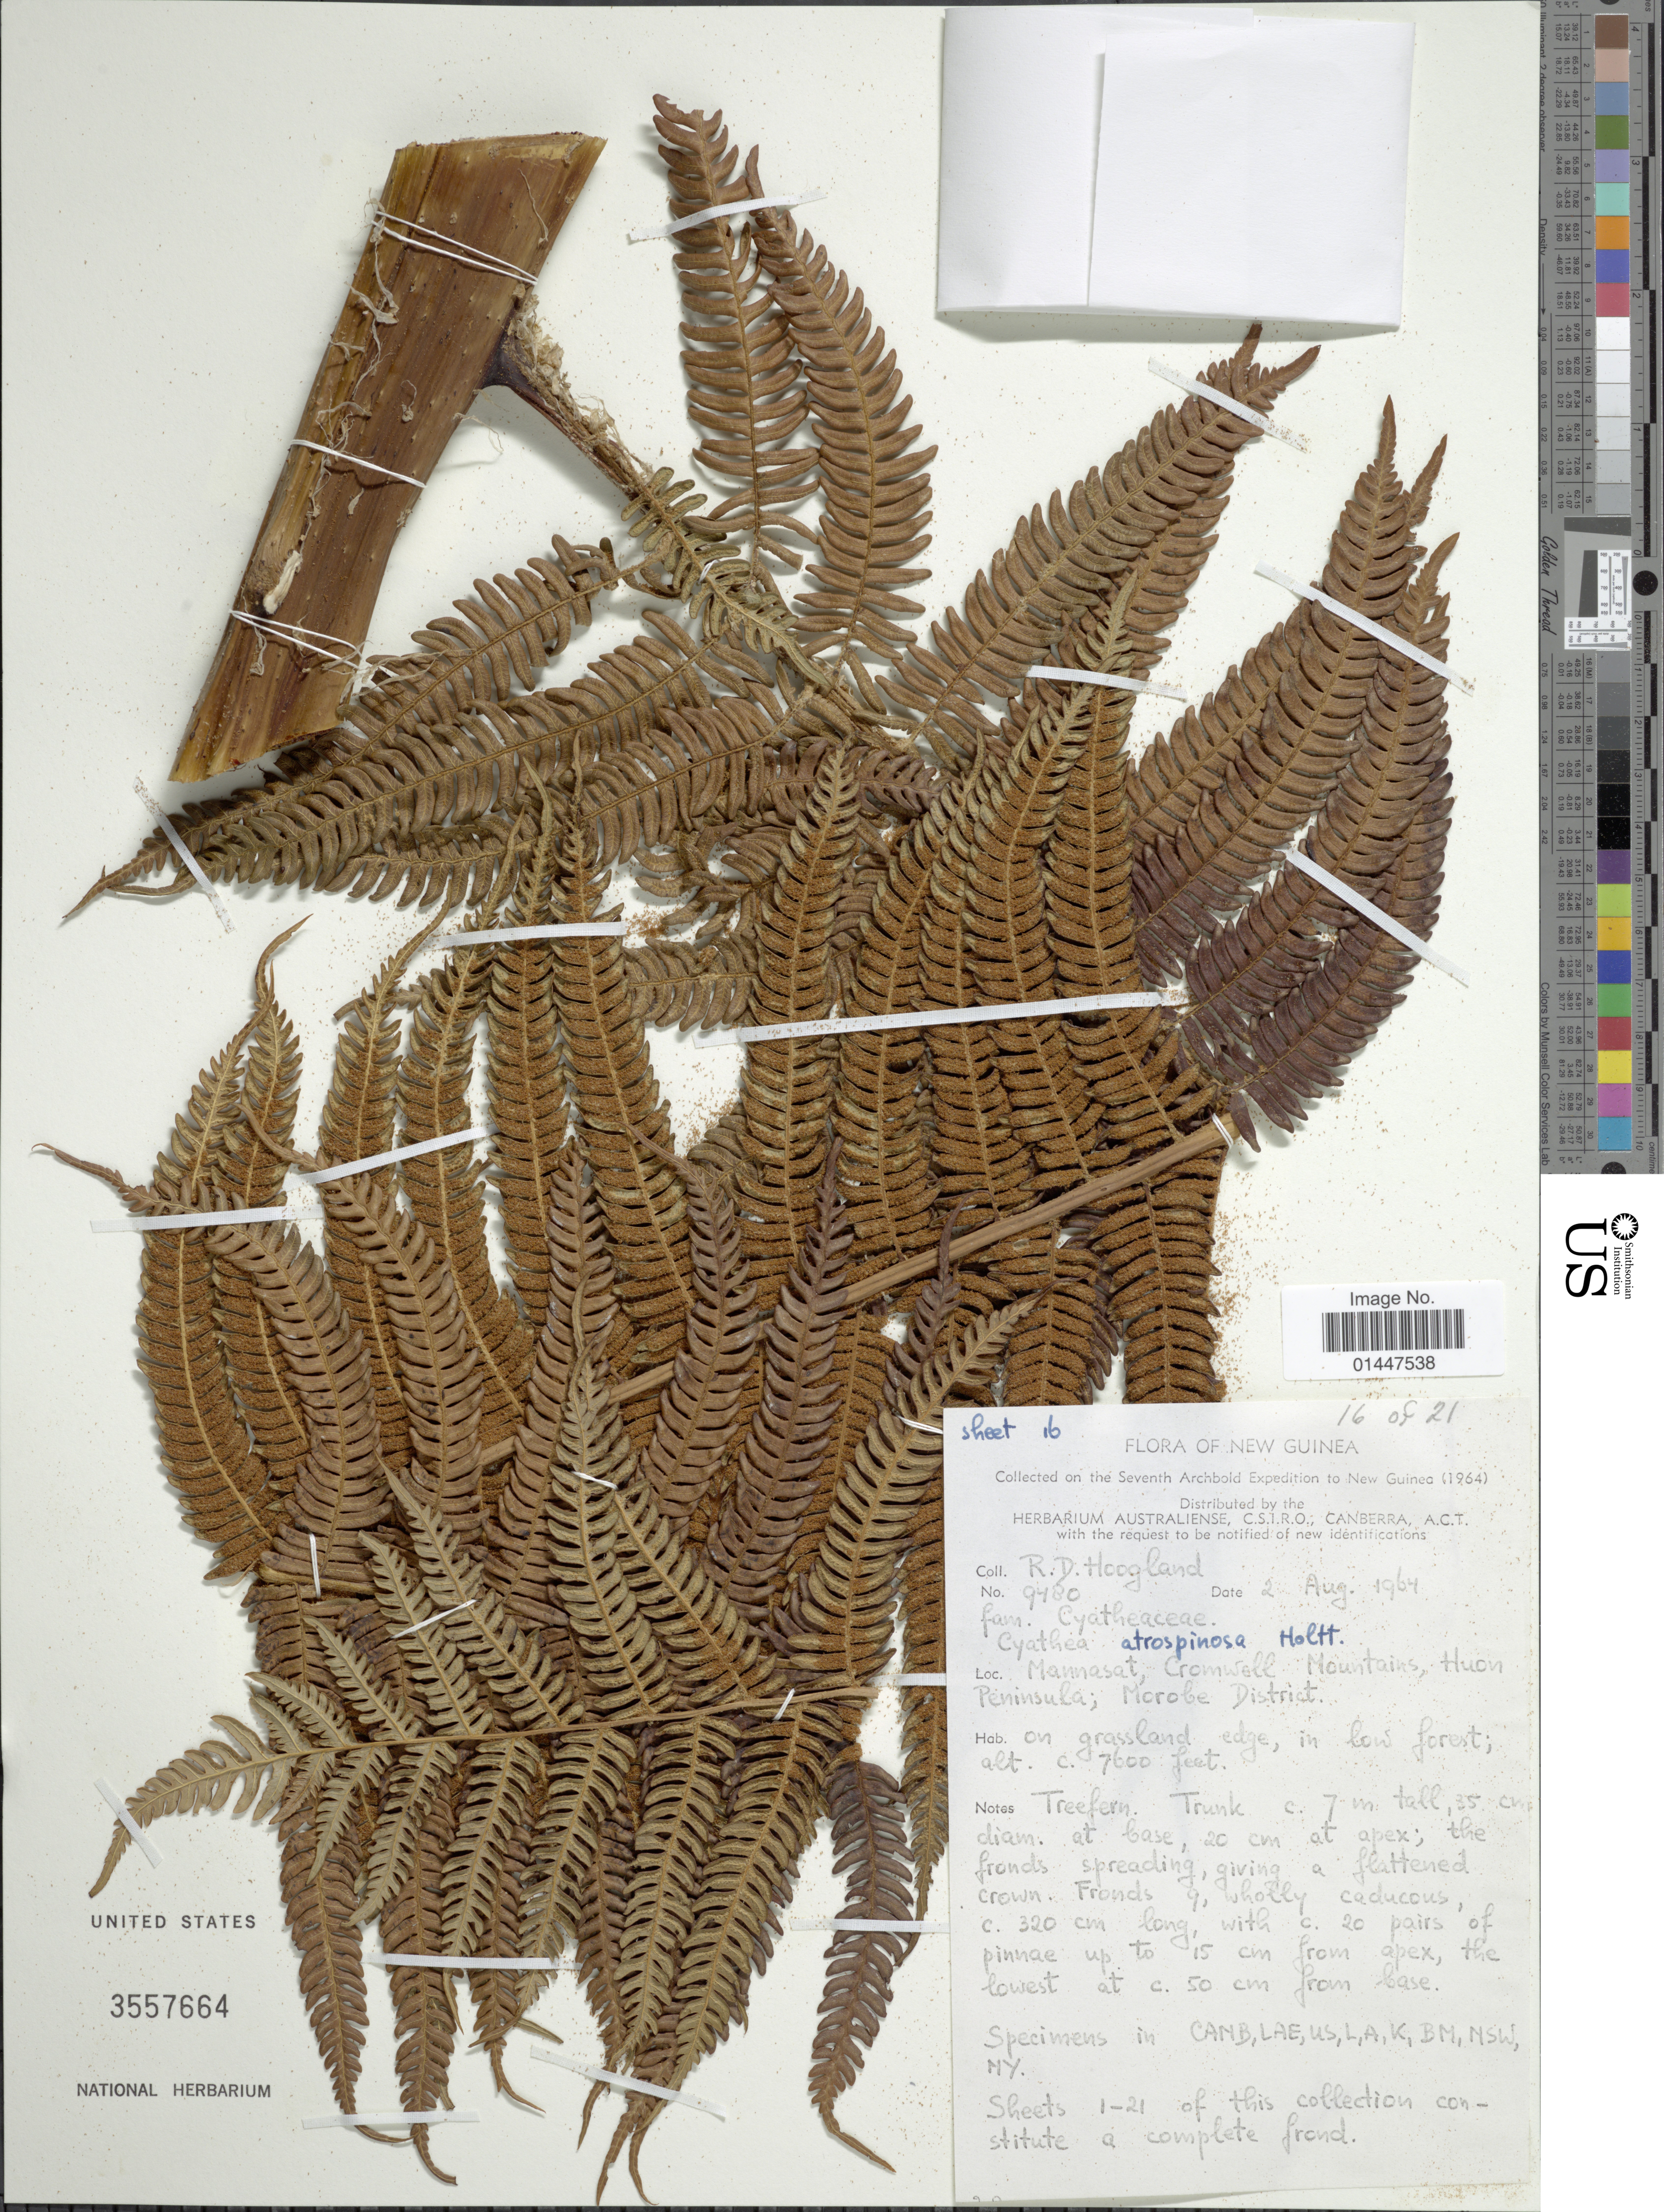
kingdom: Plantae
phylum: Tracheophyta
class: Polypodiopsida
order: Cyatheales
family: Cyatheaceae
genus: Sphaeropteris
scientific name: Sphaeropteris atrospinosa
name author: (Holttum) R.M. Tryon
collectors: R. D. Hoogland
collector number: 9480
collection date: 1964-08-02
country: Papua New Guinea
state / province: Morobe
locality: New Guinea. Mannasat, Cromwell Mountains, Huon Peninsula; Morobe District.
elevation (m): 2316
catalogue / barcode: US 3557664